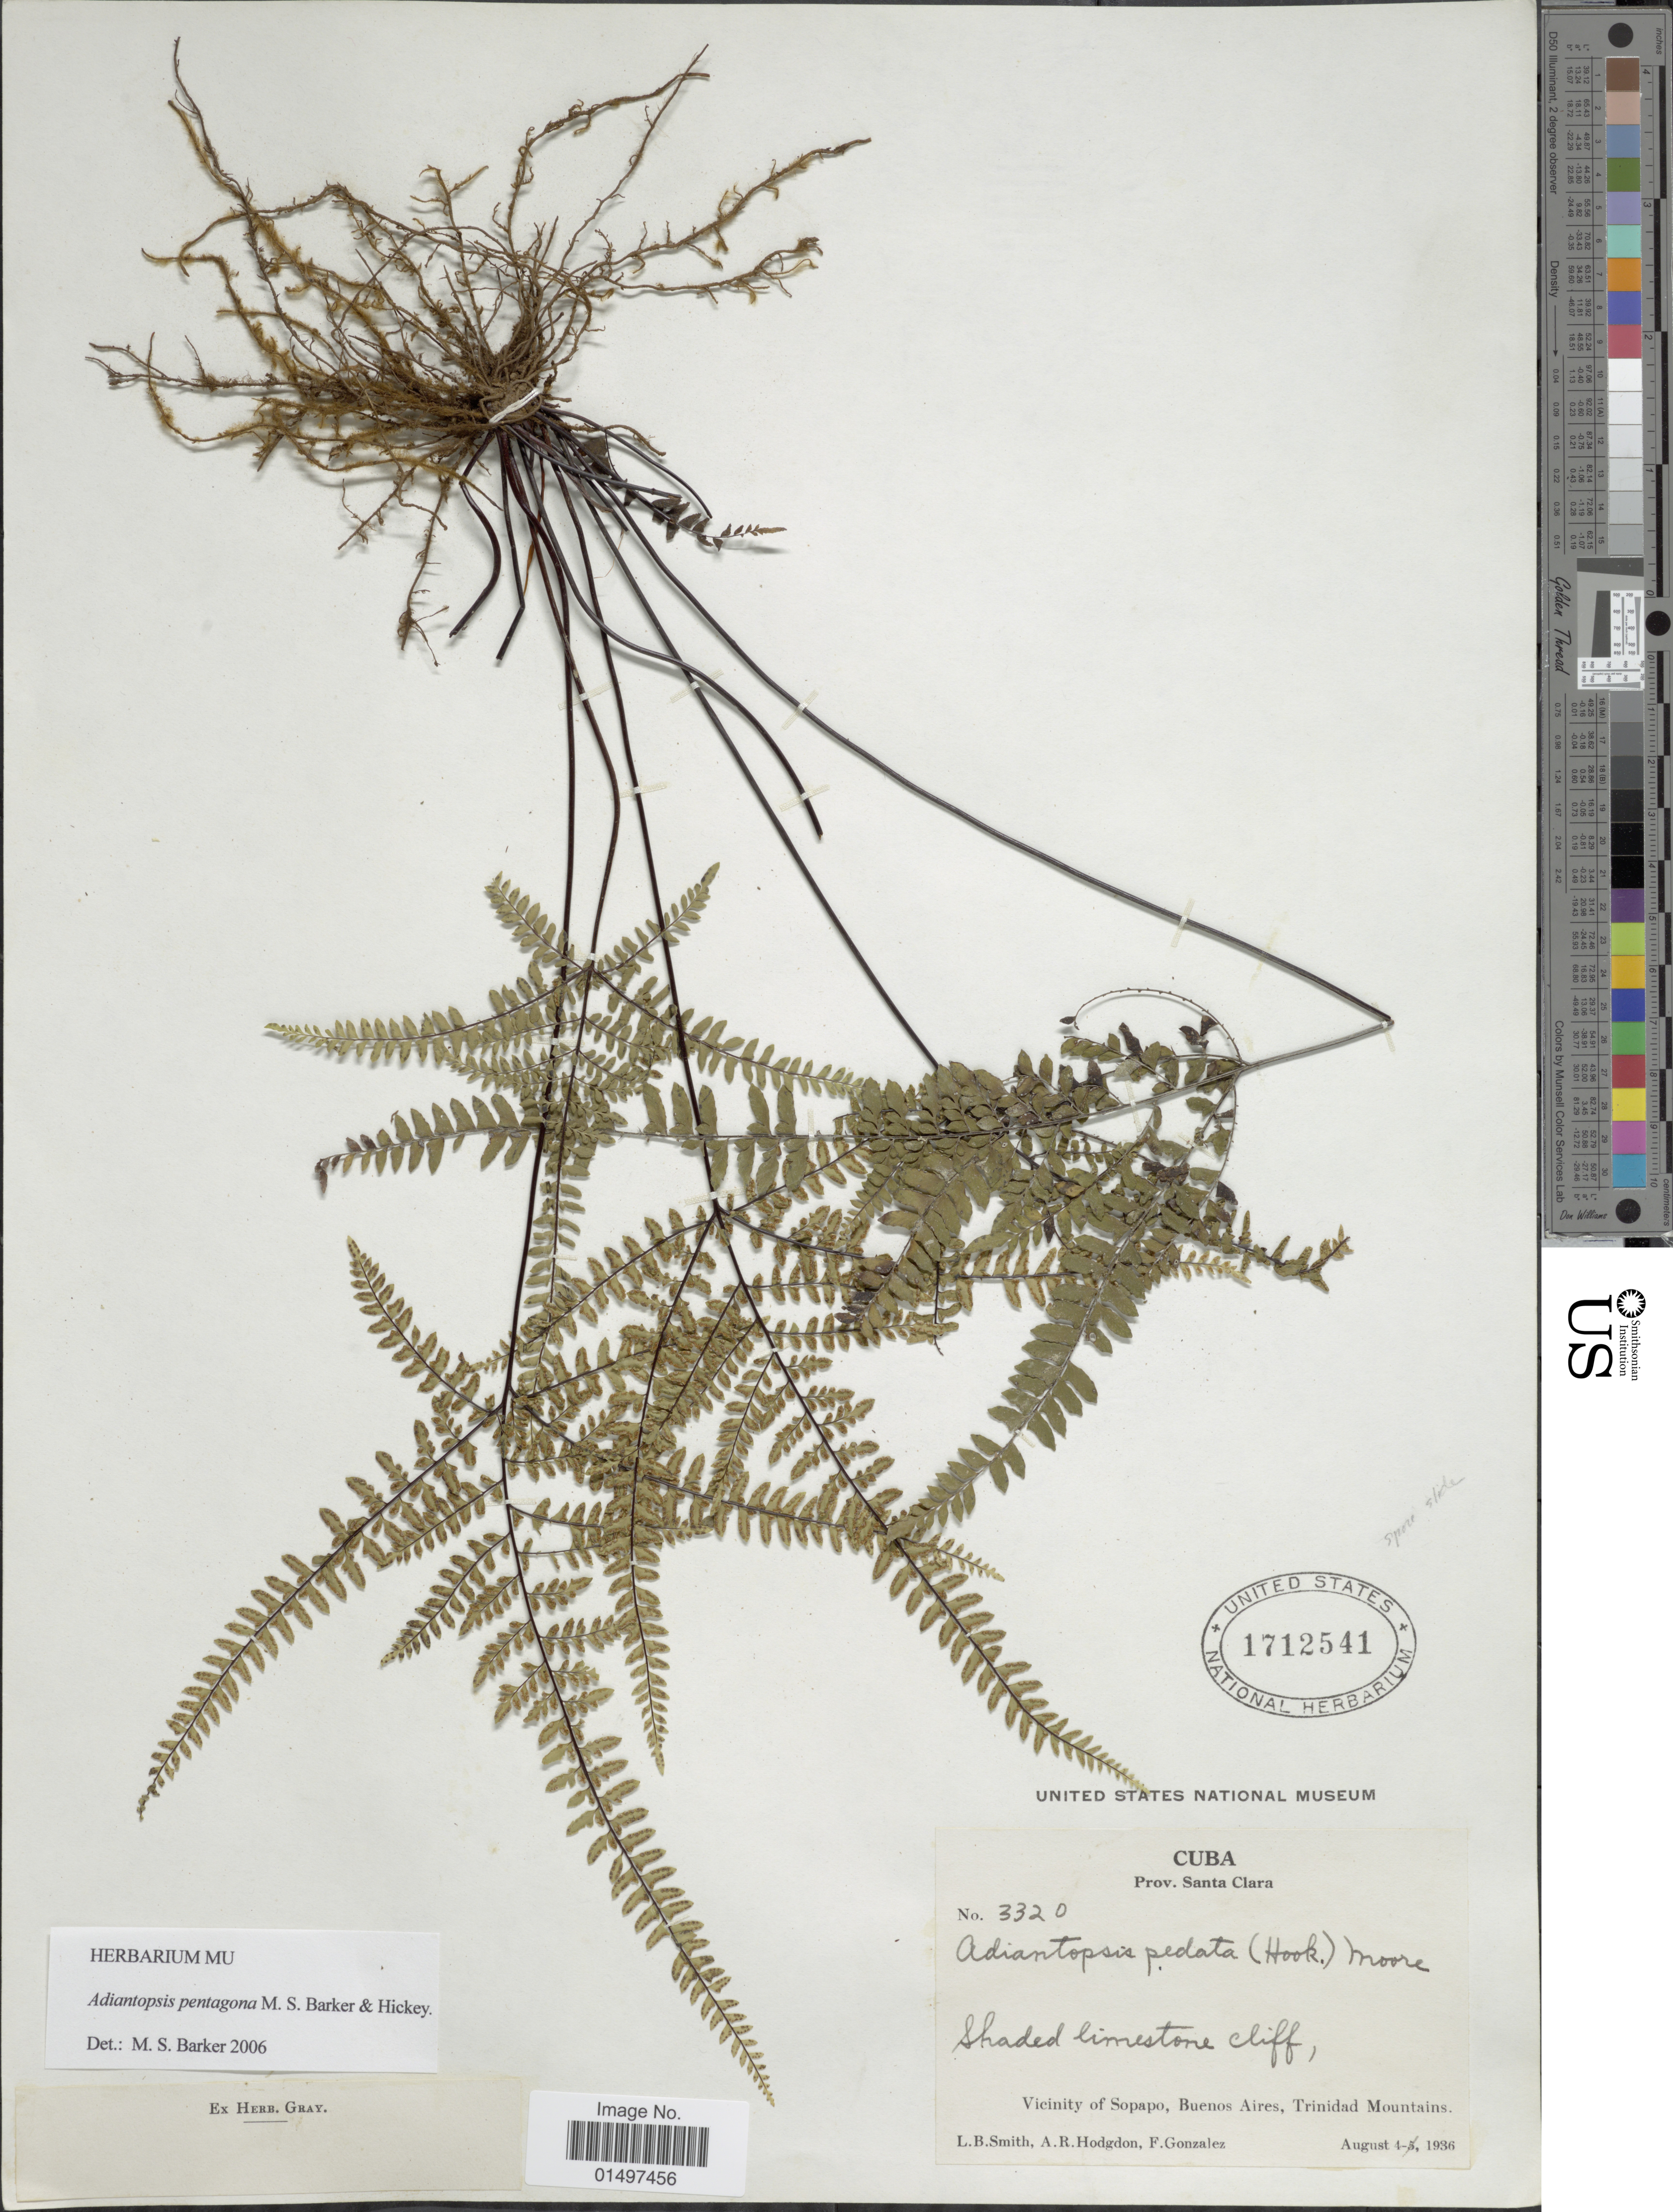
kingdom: Plantae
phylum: Tracheophyta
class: Polypodiopsida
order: Polypodiales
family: Pteridaceae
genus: Adiantopsis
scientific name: Adiantopsis pentagona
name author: M.S. Barker & Hickey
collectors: L. Smith, A. R. Hodgdon & F. Gonzalez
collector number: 3320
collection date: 1936-08-04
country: Cuba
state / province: Las Villas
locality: Prov. Santa Clara. Vicinity of Sopapo, Buenos Aires, Trinidad Mountains.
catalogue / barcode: US 1712541